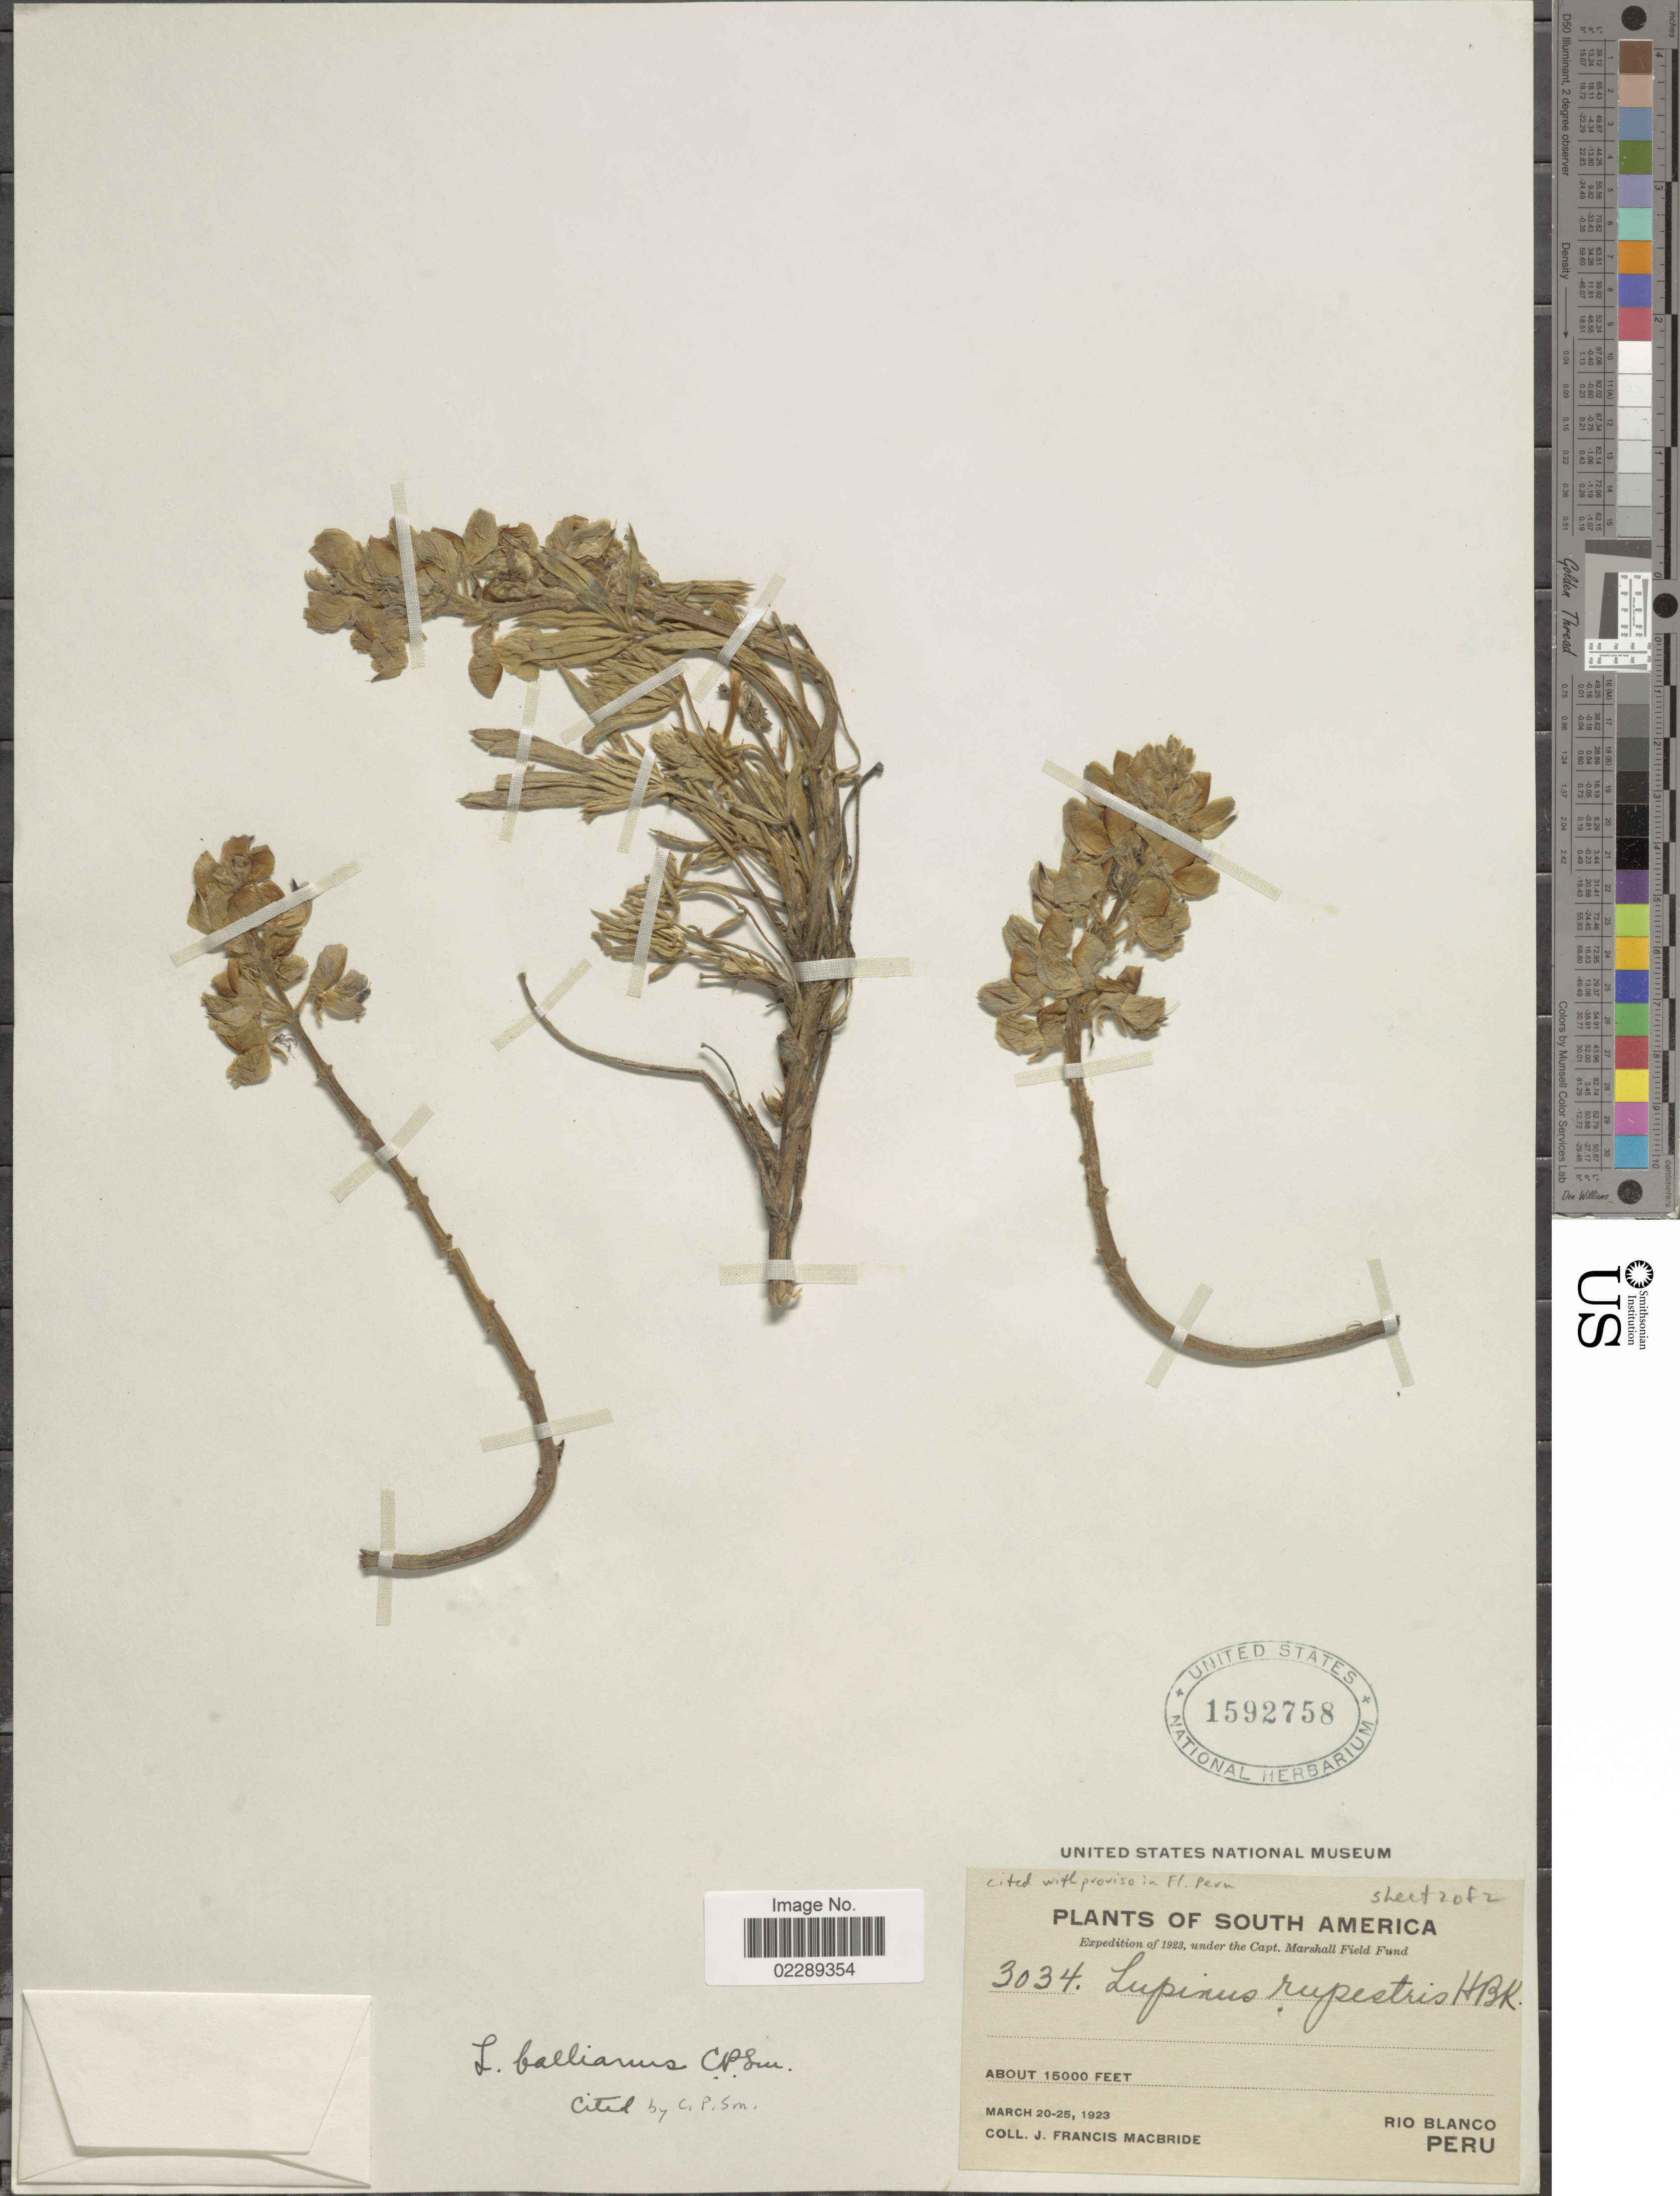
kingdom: Plantae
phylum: Tracheophyta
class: Magnoliopsida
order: Fabales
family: Fabaceae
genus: Lupinus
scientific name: Lupinus ballianus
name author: C.P. Sm.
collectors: J. F. Macbride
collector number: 3034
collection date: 1923-03-20/1923-03-25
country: Peru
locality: Rio Blanco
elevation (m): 4572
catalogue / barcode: US 1592758